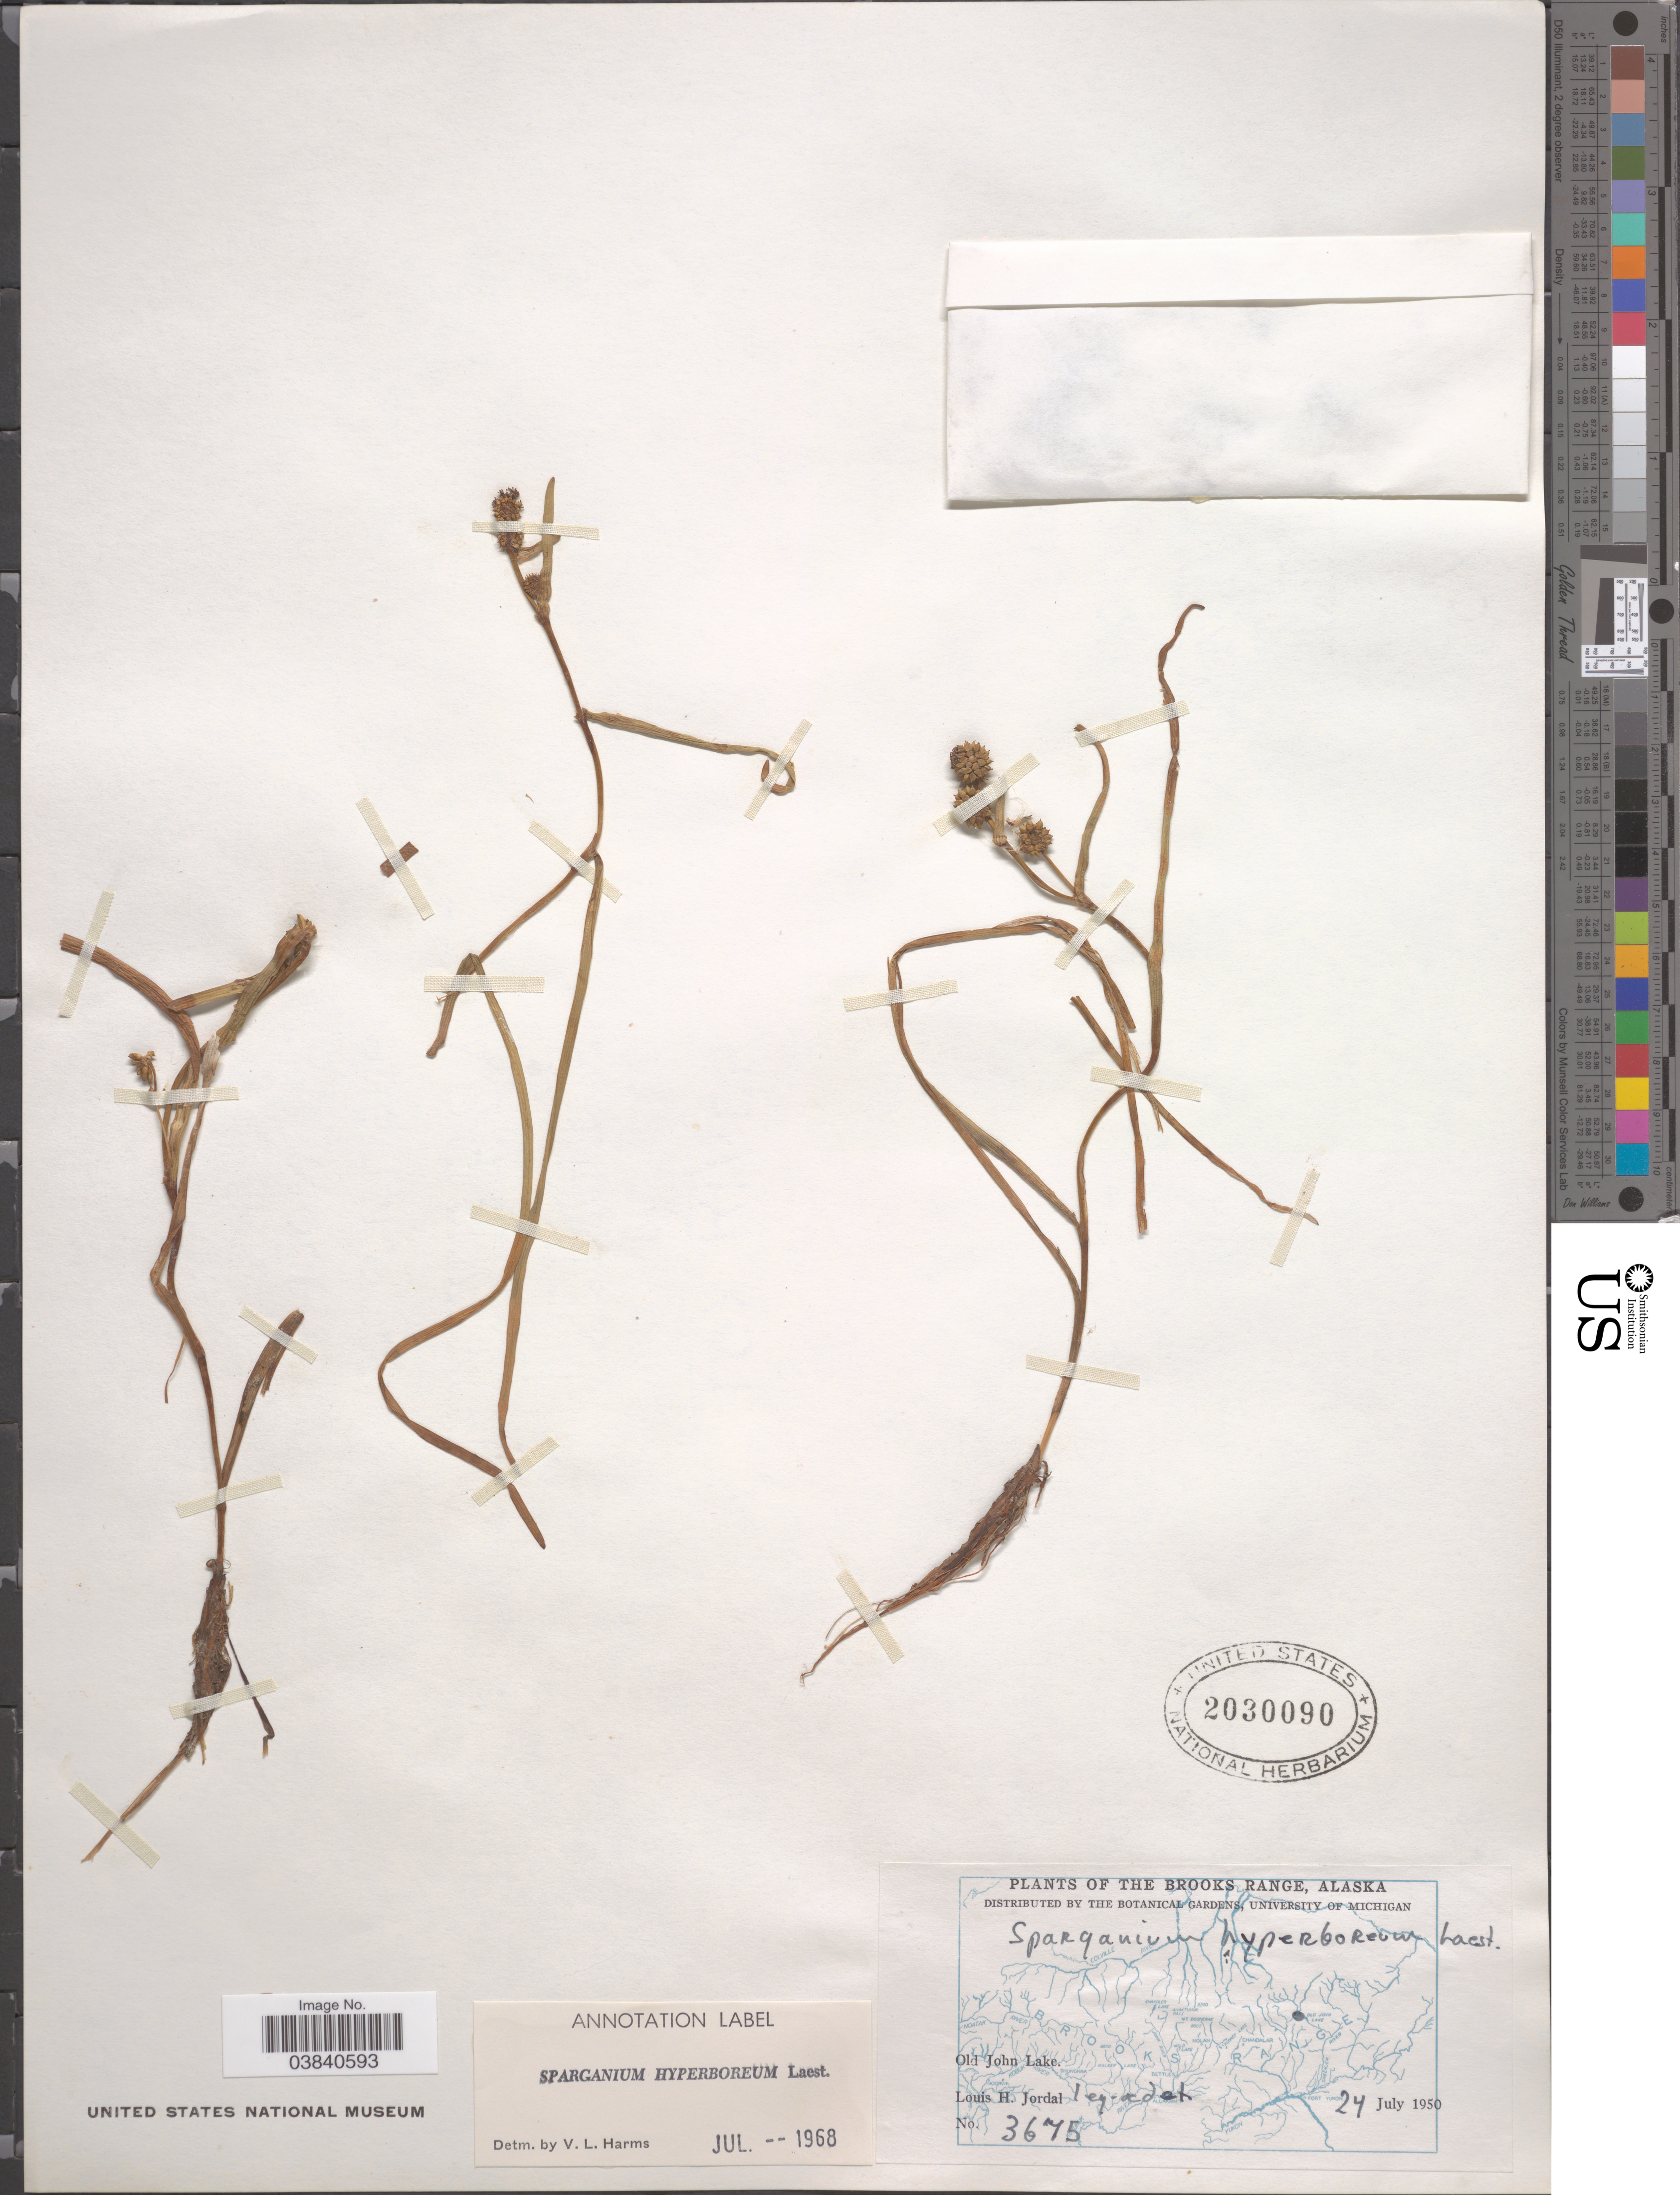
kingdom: Plantae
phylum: Tracheophyta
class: Liliopsida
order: Poales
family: Typhaceae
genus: Sparganium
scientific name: Sparganium hyperboreum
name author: Beurl. ex Laest.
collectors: L. Jordal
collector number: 3675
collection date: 1950-07-24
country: United States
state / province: Alaska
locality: Brooks Range. Old John Lake.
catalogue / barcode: US 2030090